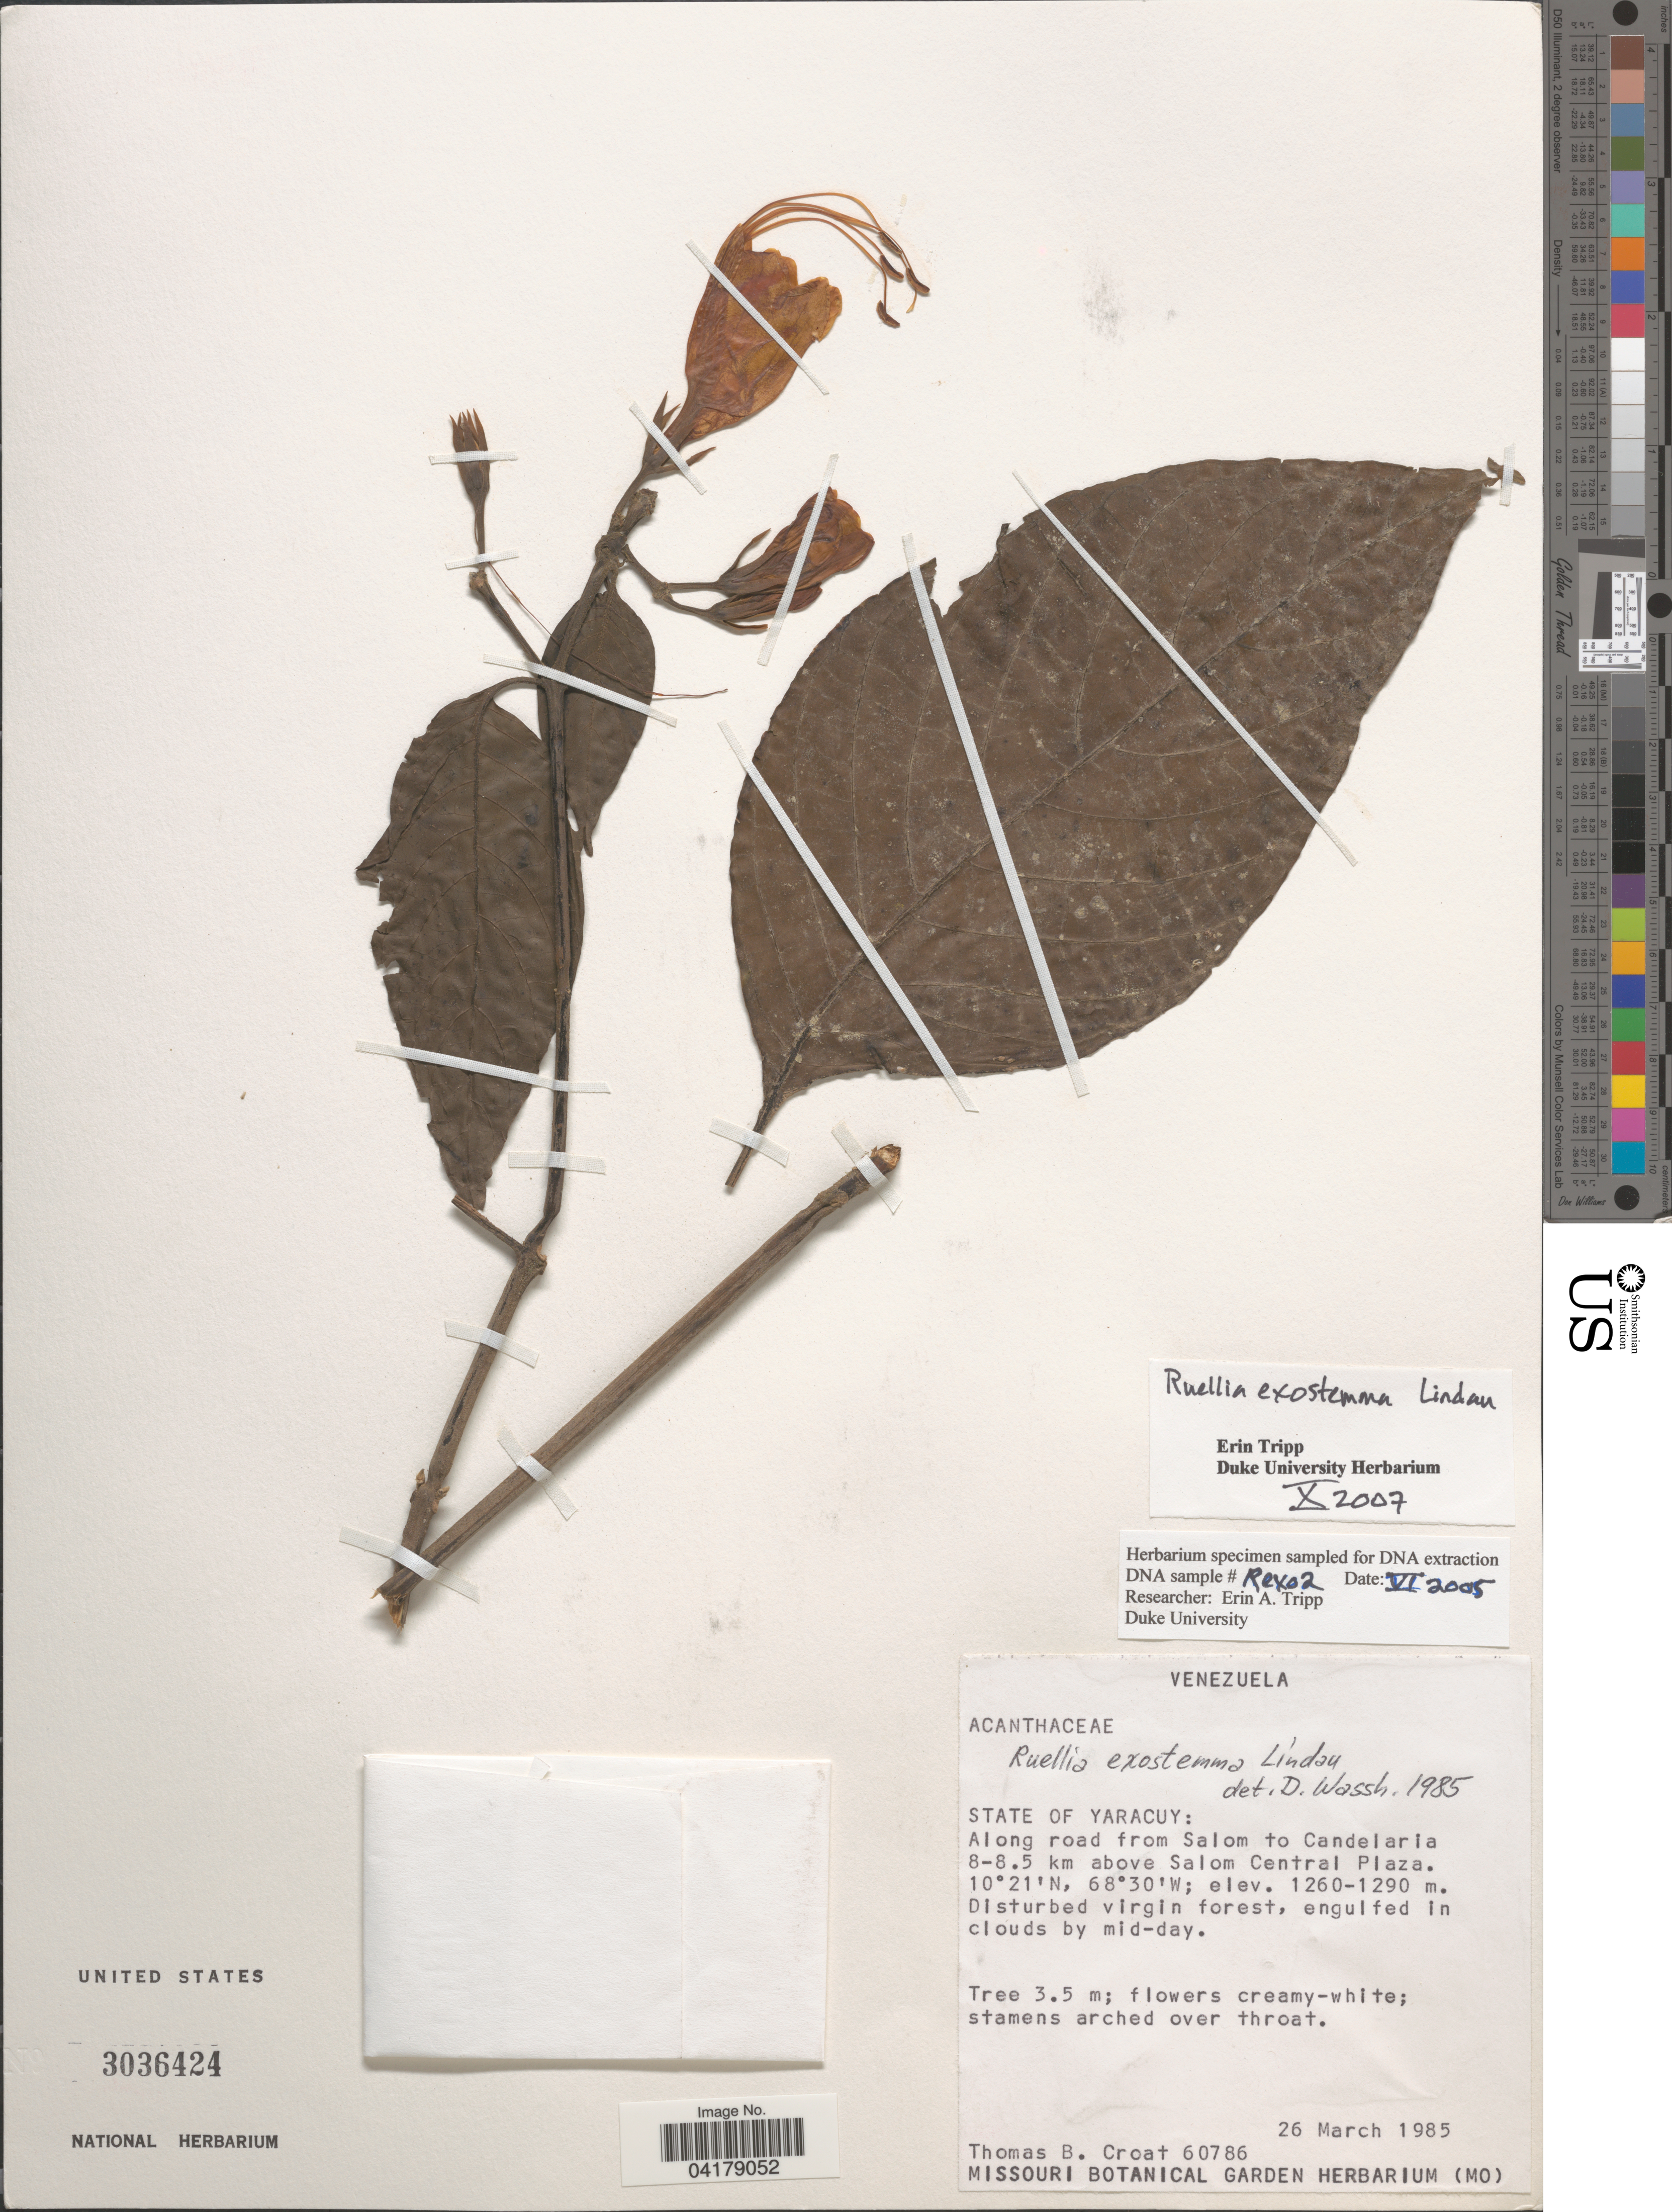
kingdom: Plantae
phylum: Tracheophyta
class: Magnoliopsida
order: Lamiales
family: Acanthaceae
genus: Ruellia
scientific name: Ruellia exostemma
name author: Lindau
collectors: T. B. Croat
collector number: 60786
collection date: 1985-03-26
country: Venezuela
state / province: Yaracuy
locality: Along road from Salom to Candelaria 8-8.5 km above Salom Central Plaza.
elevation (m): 1260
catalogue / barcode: US 3036424